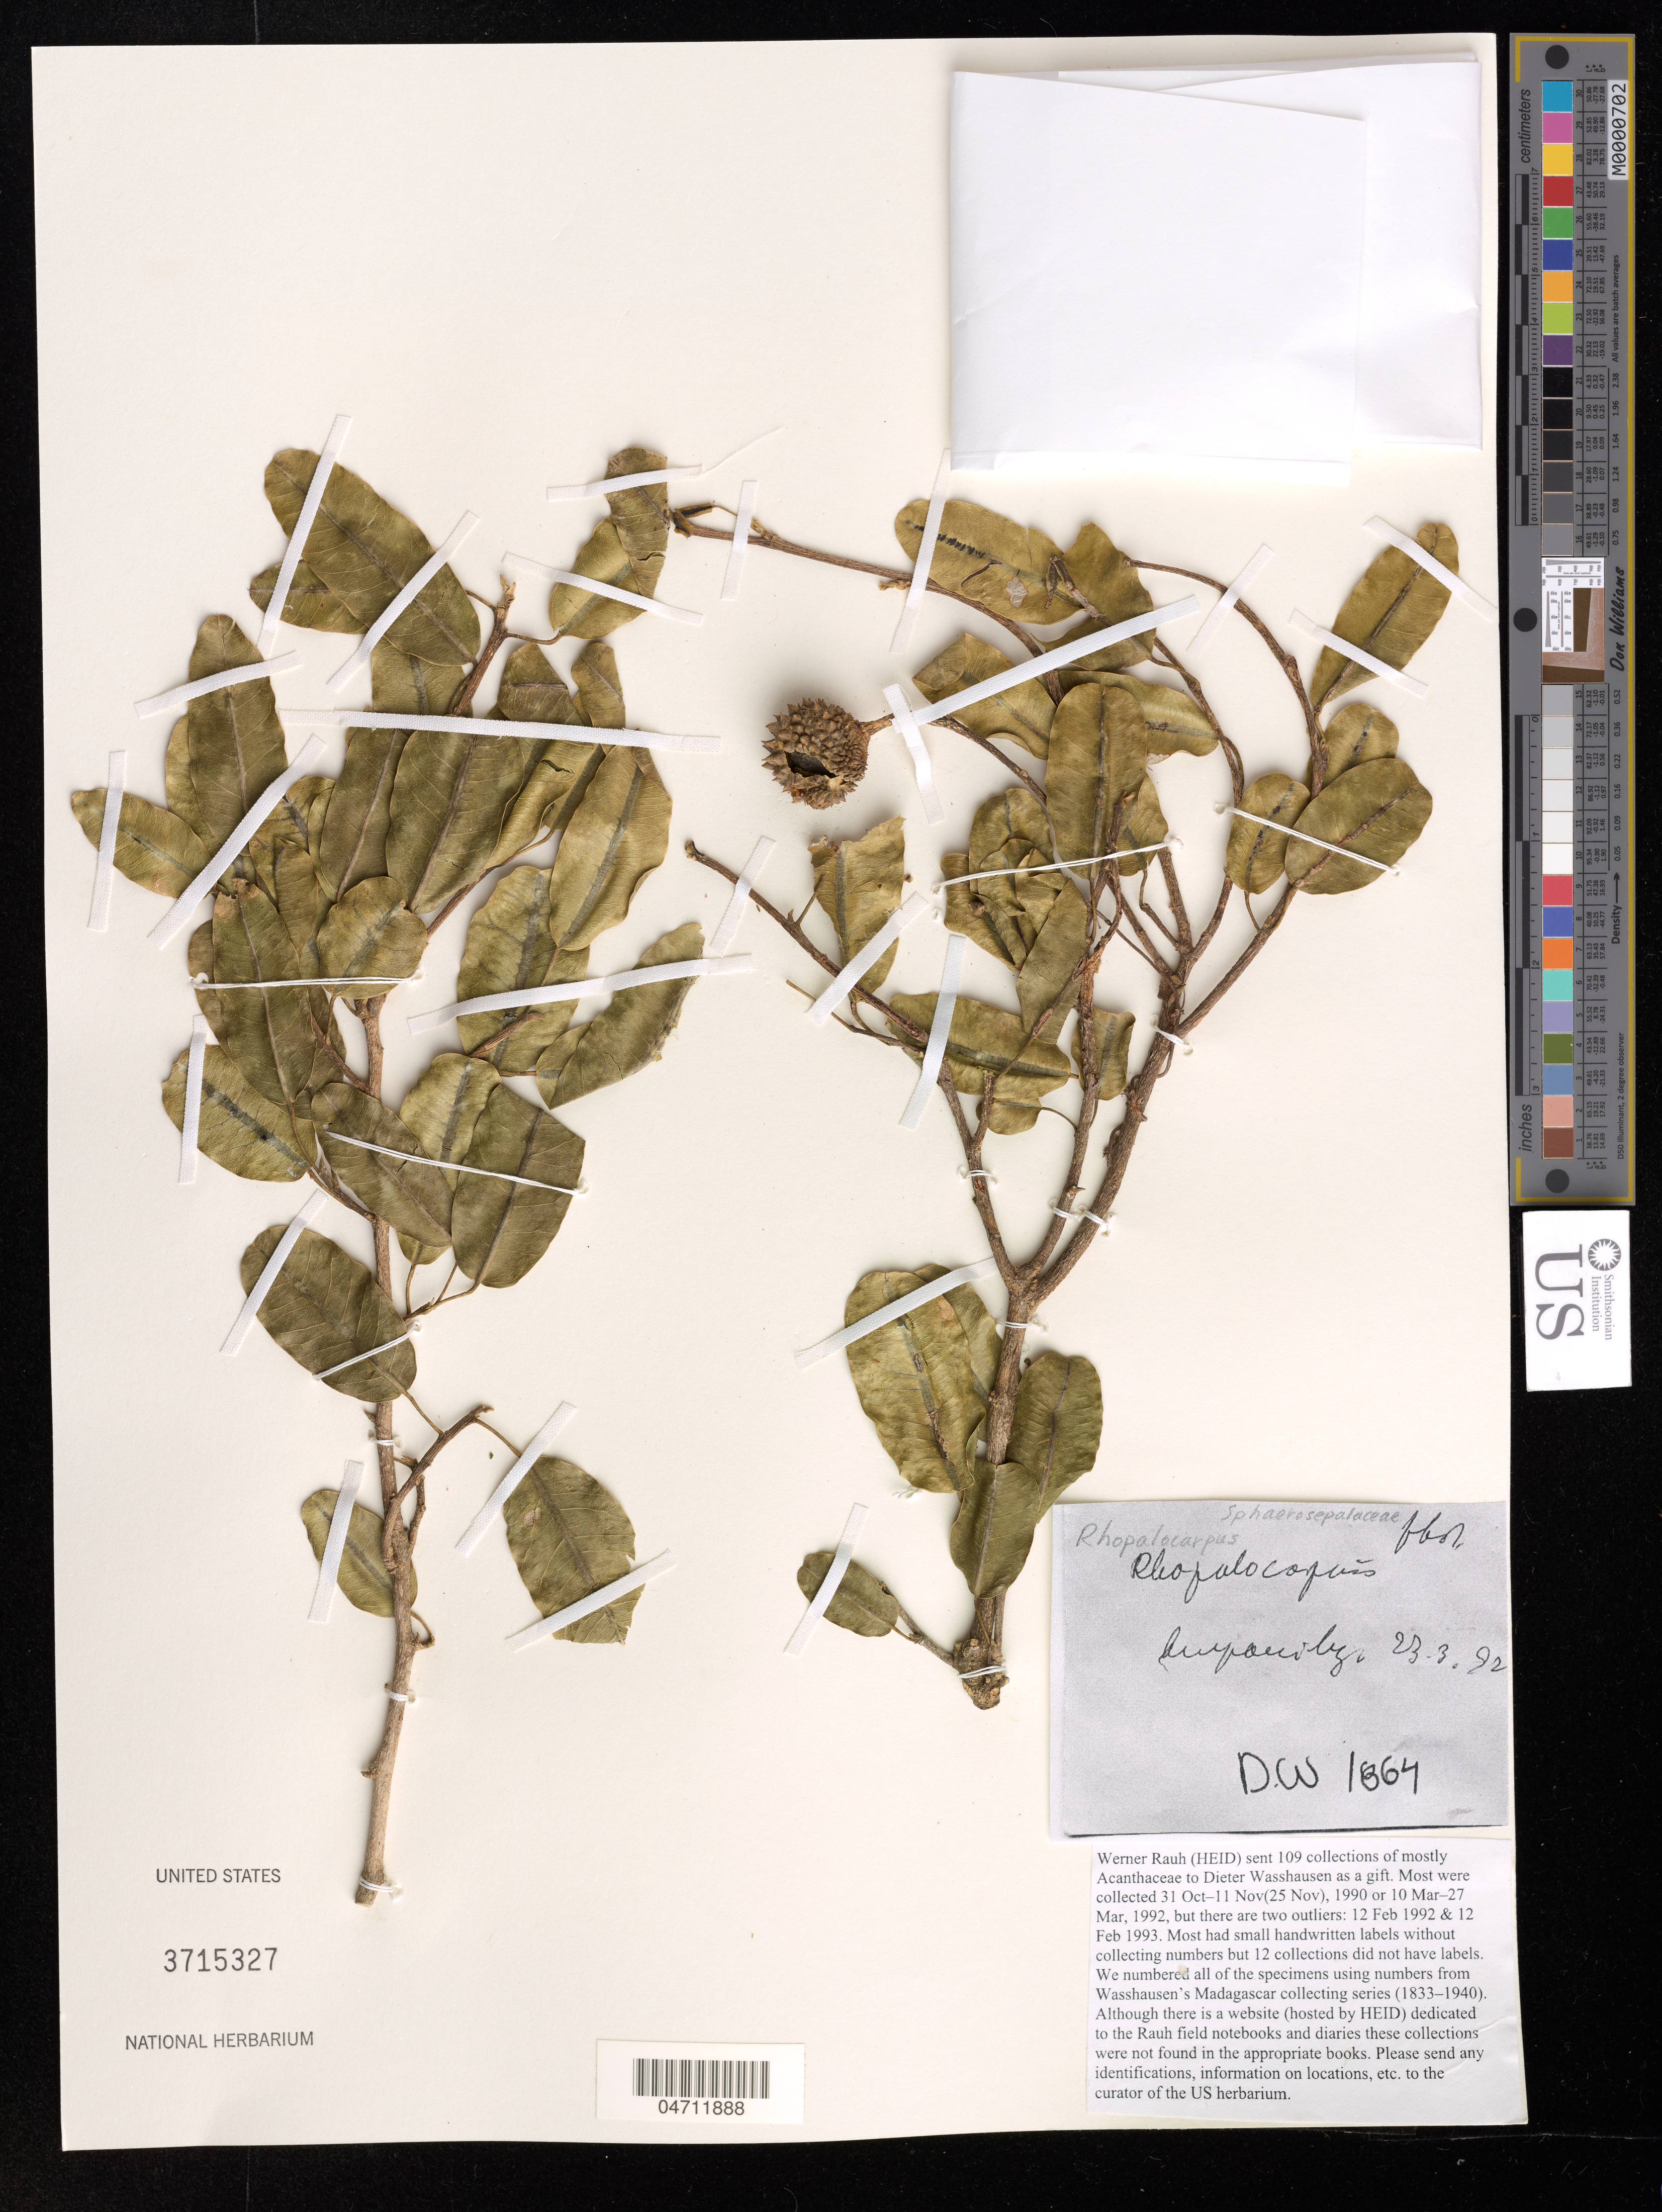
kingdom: Plantae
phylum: Tracheophyta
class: Magnoliopsida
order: Malvales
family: Sphaerosepalaceae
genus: Rhopalocarpus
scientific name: Rhopalocarpus sp.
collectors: W. Rauh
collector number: DW 1864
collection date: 1992-03-23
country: Madagascar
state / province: Tulear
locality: Androka, Ampanihy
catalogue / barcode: US 3715327